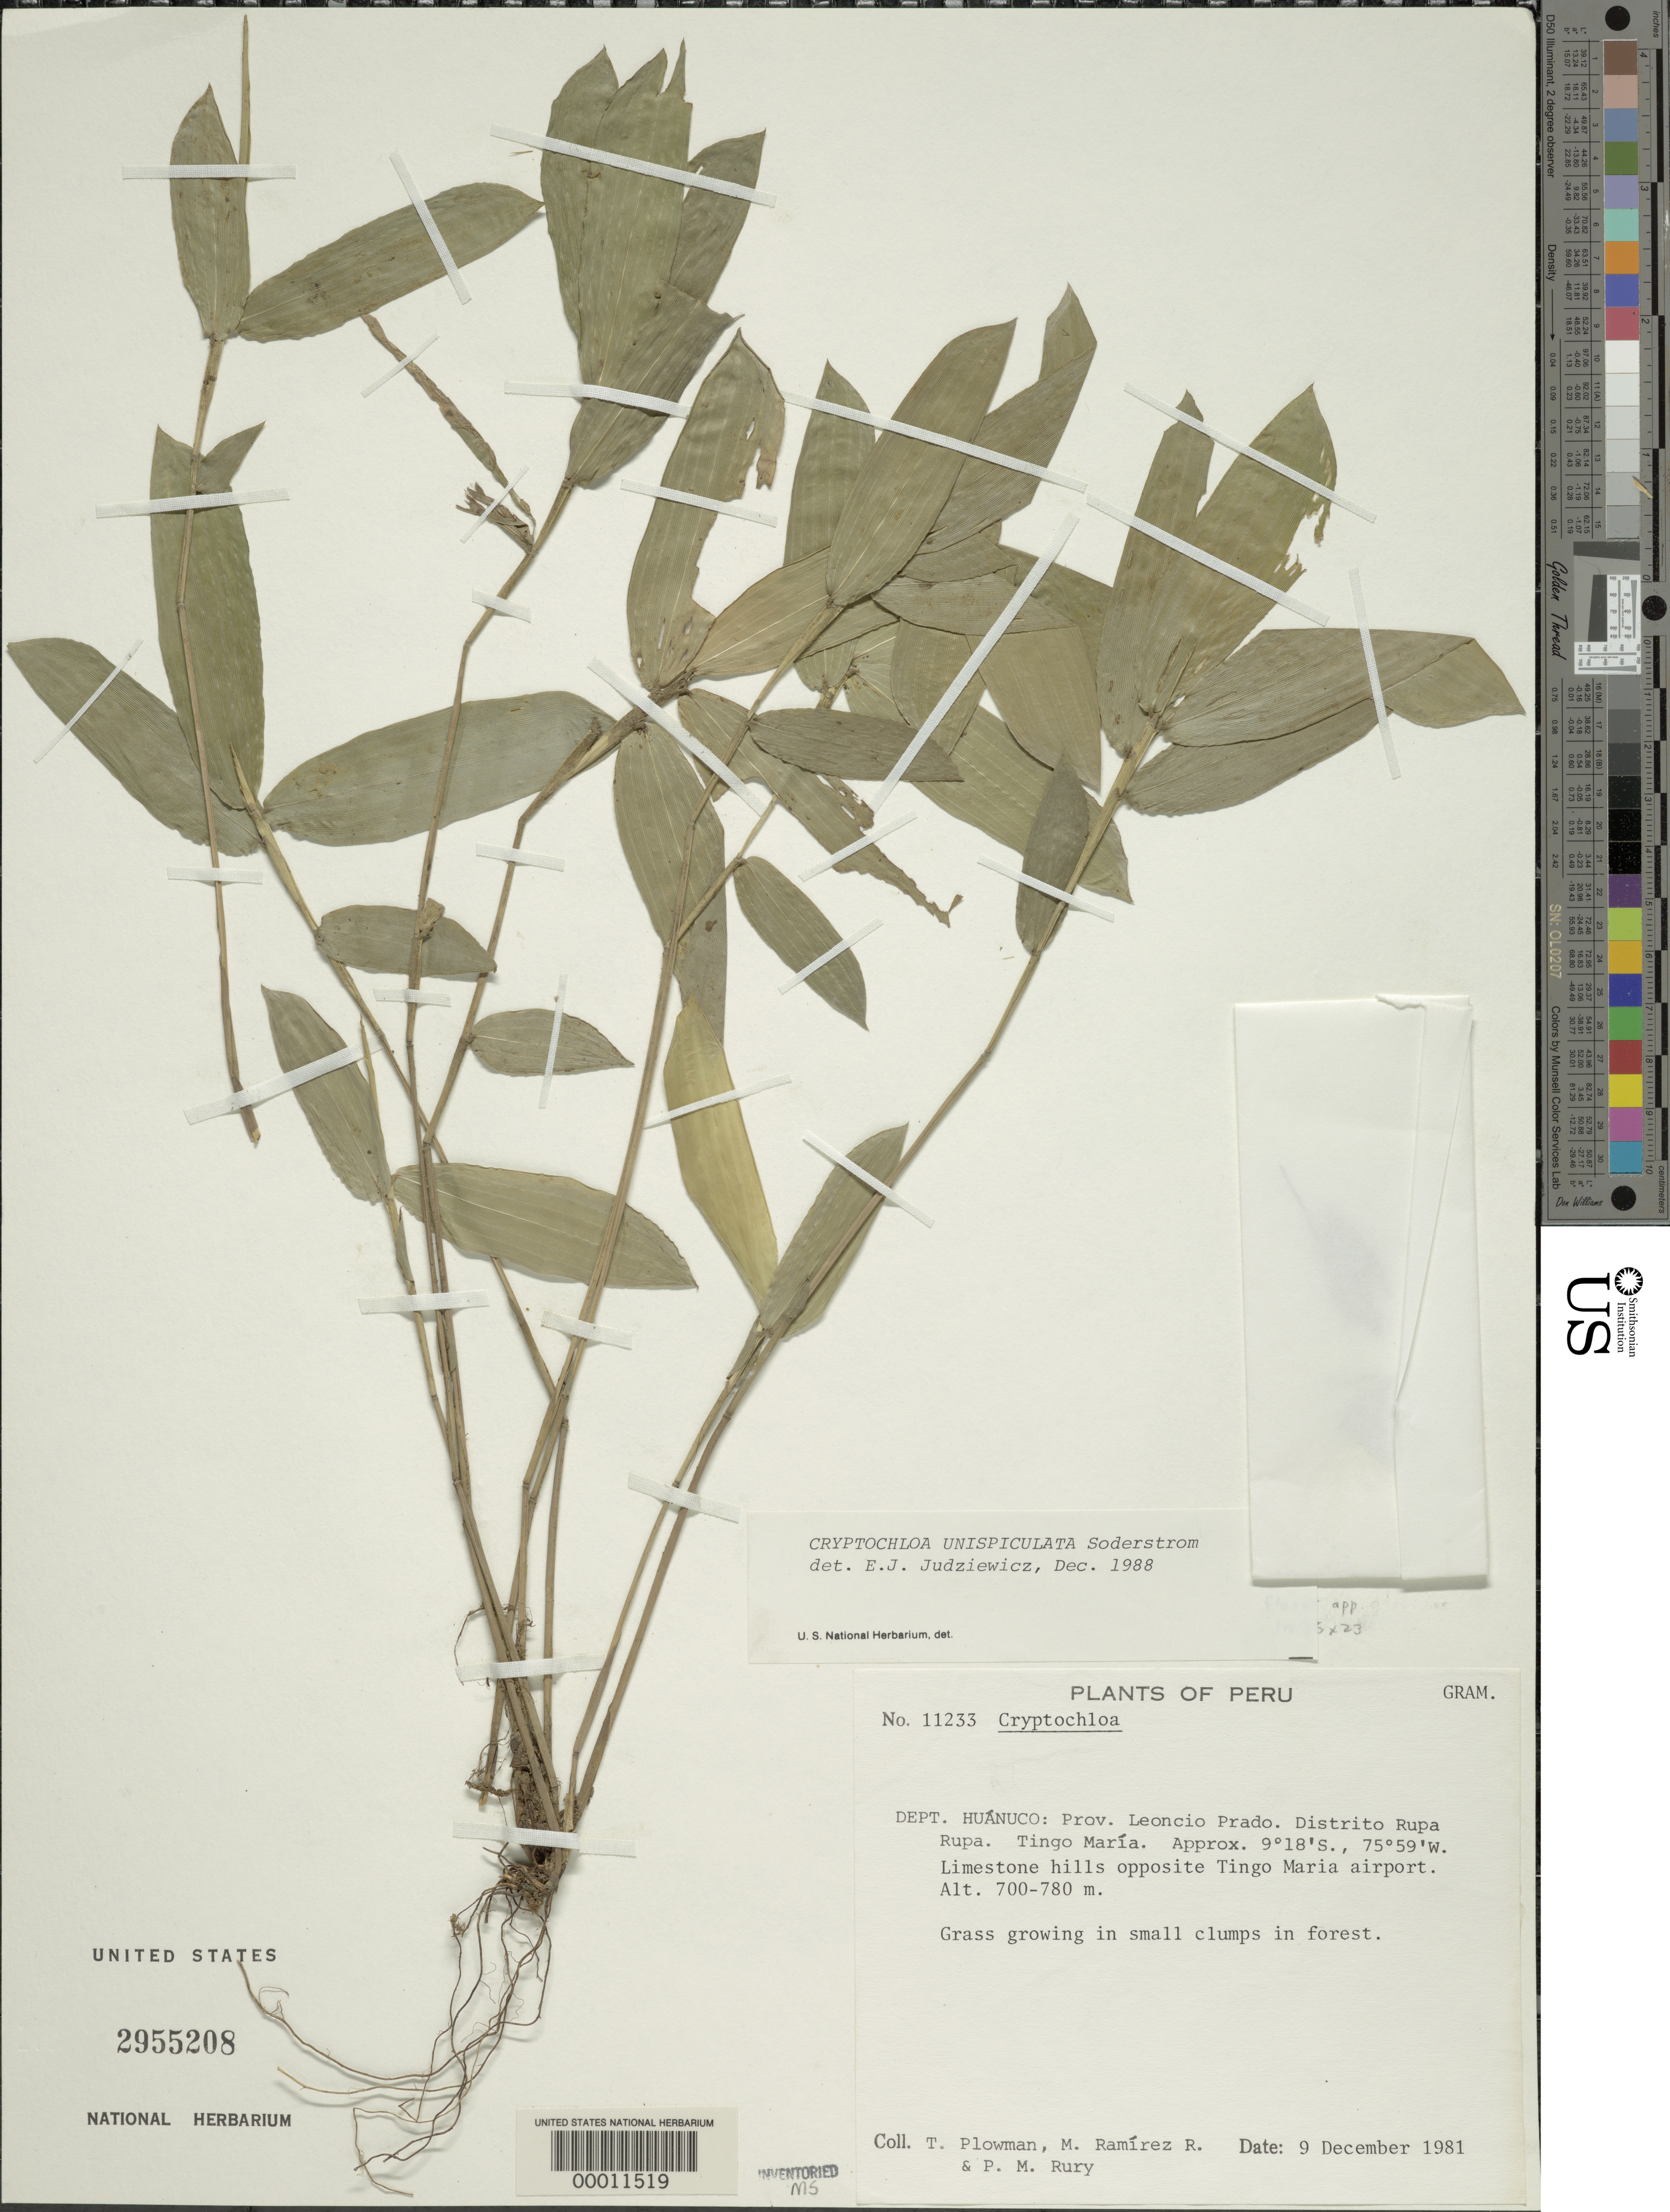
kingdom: Plantae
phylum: Tracheophyta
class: Liliopsida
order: Poales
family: Poaceae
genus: Cryptochloa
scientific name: Cryptochloa unispiculata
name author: Soderstr.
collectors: T. Plowman, M. Ramirez R. & P. M. Rury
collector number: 11233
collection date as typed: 09 Dec 1981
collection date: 1981-12-09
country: Peru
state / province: Huánuco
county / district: Leoncio Prado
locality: Distrito Rupa Rupa, Tingo María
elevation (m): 700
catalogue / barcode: US 2955208